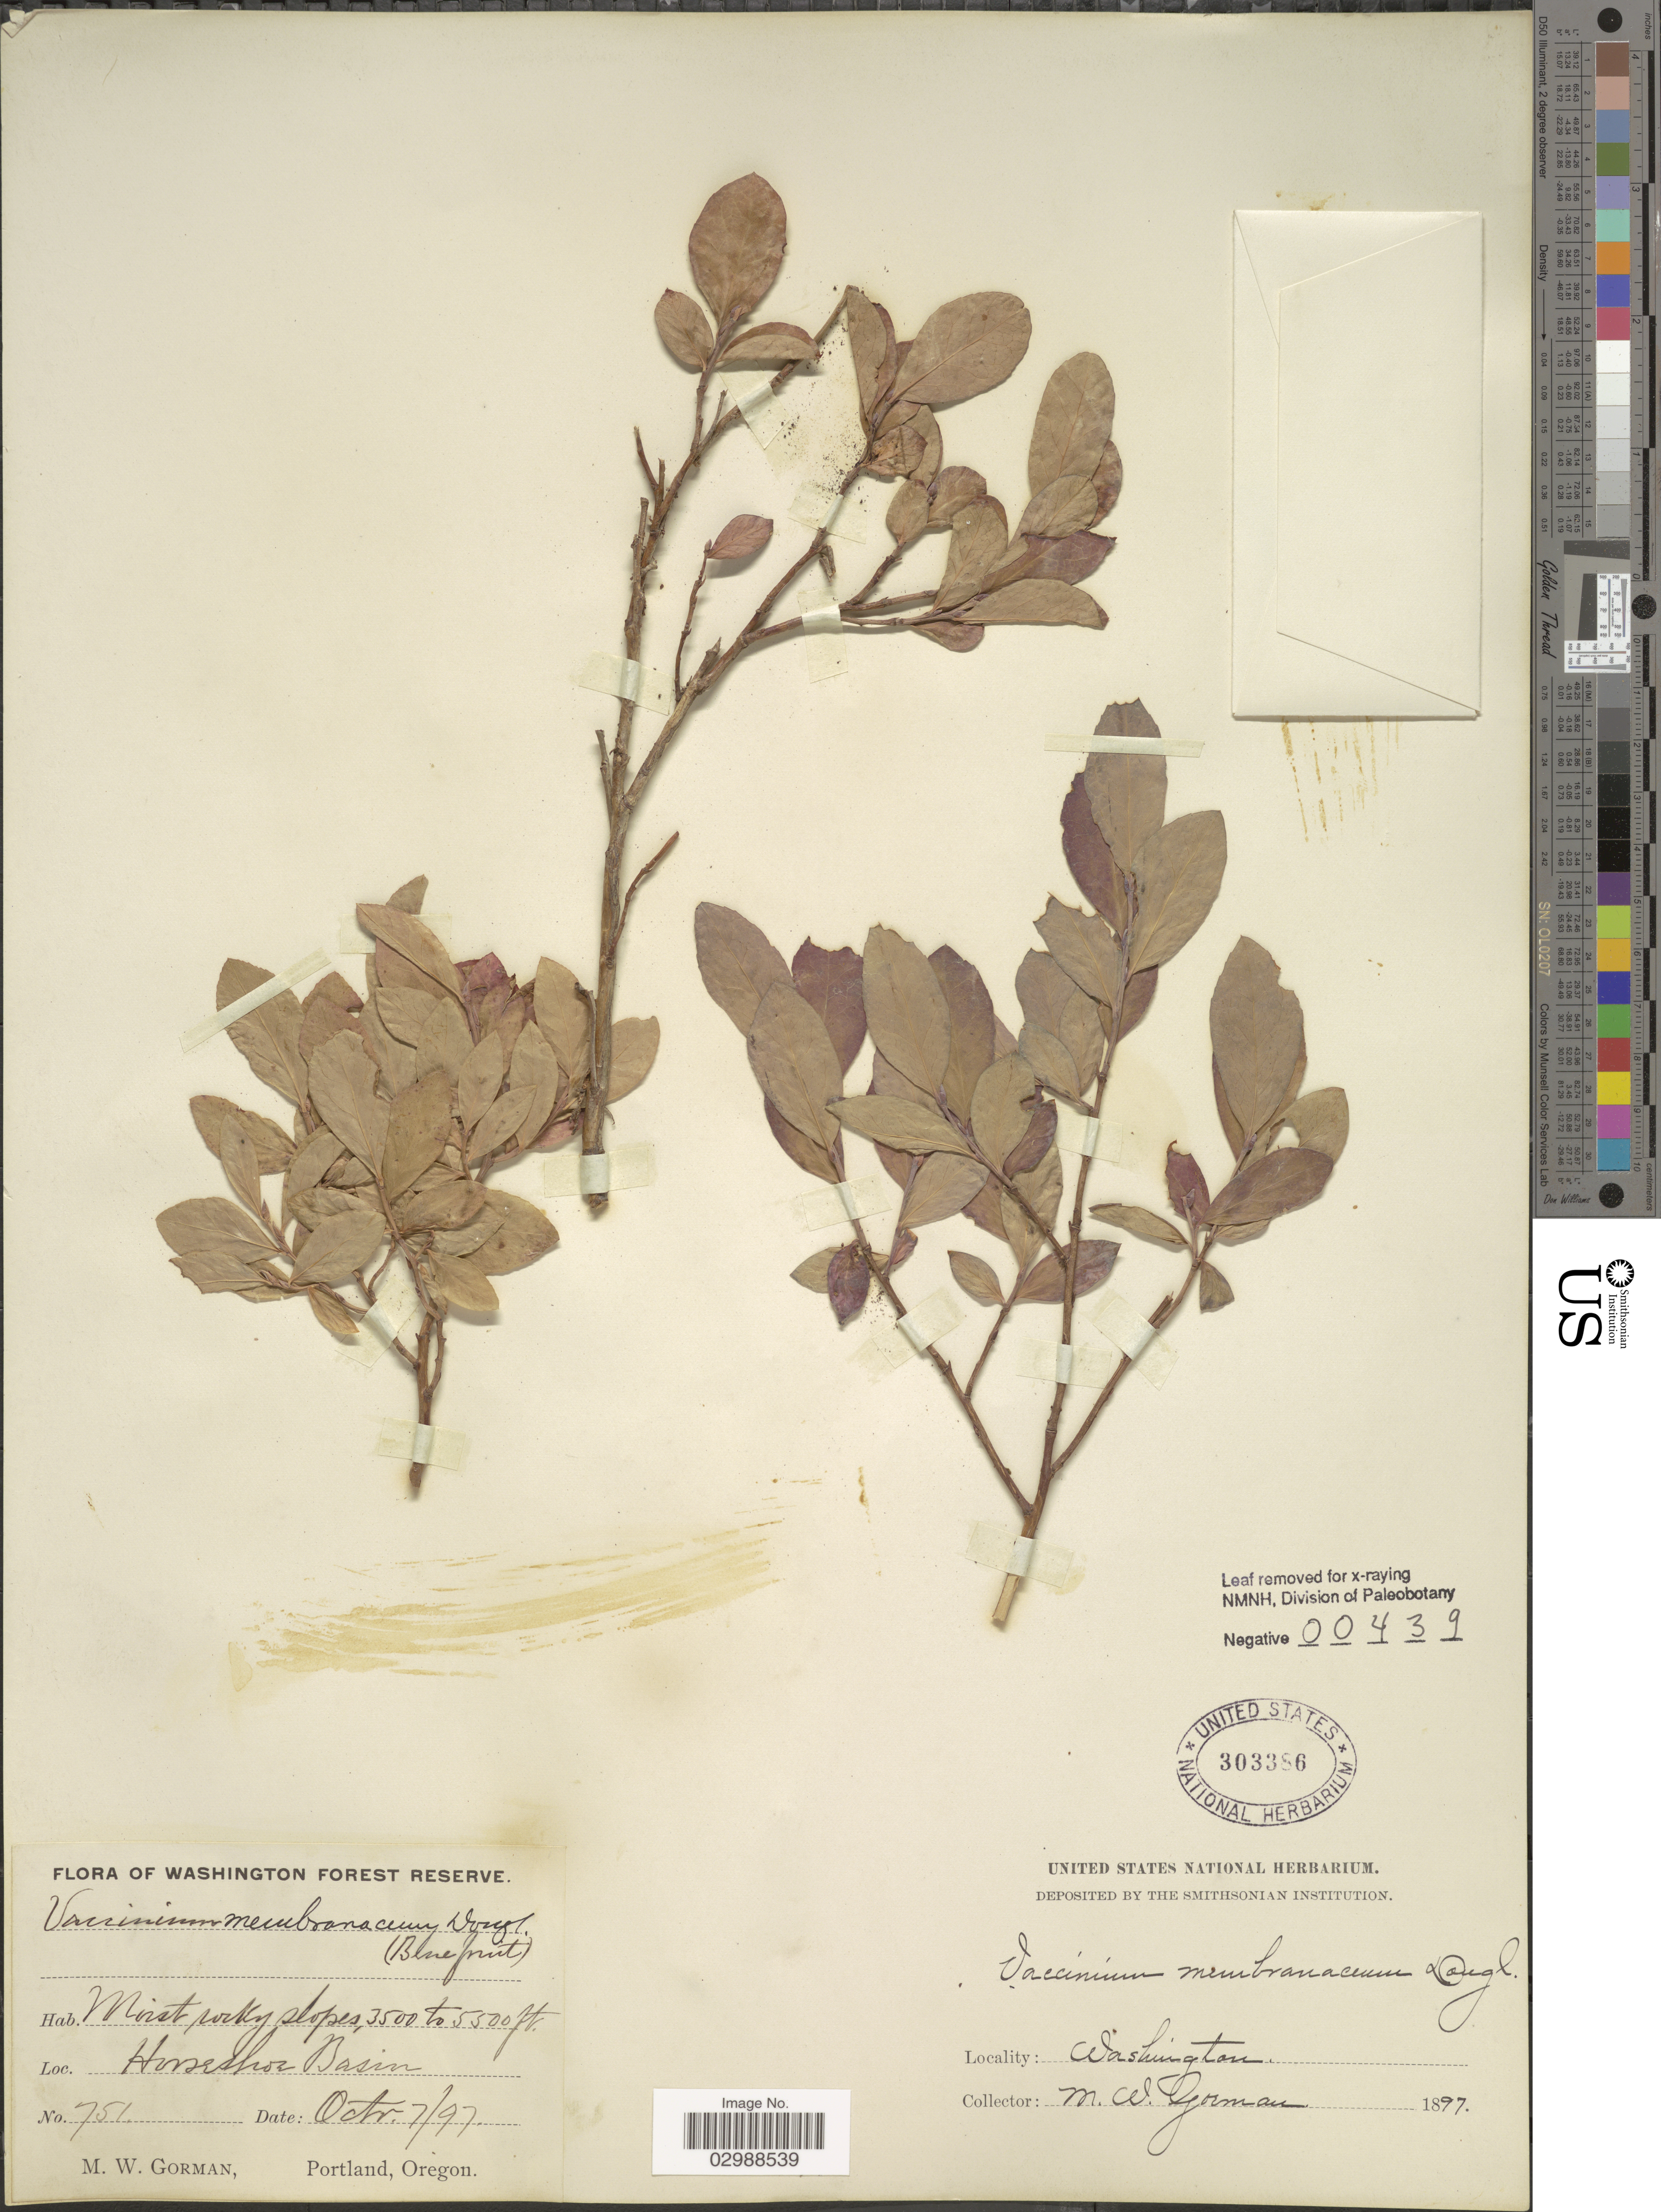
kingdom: Plantae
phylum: Tracheophyta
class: Magnoliopsida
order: Ericales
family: Ericaceae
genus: Vaccinium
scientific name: Vaccinium membranaceum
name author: Douglas ex Torr.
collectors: M. W. Gorman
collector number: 751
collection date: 1897-10-07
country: United States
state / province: Washington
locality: Horseshore Basin, Washington Forest Reserve.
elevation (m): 1067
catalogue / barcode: US 303386